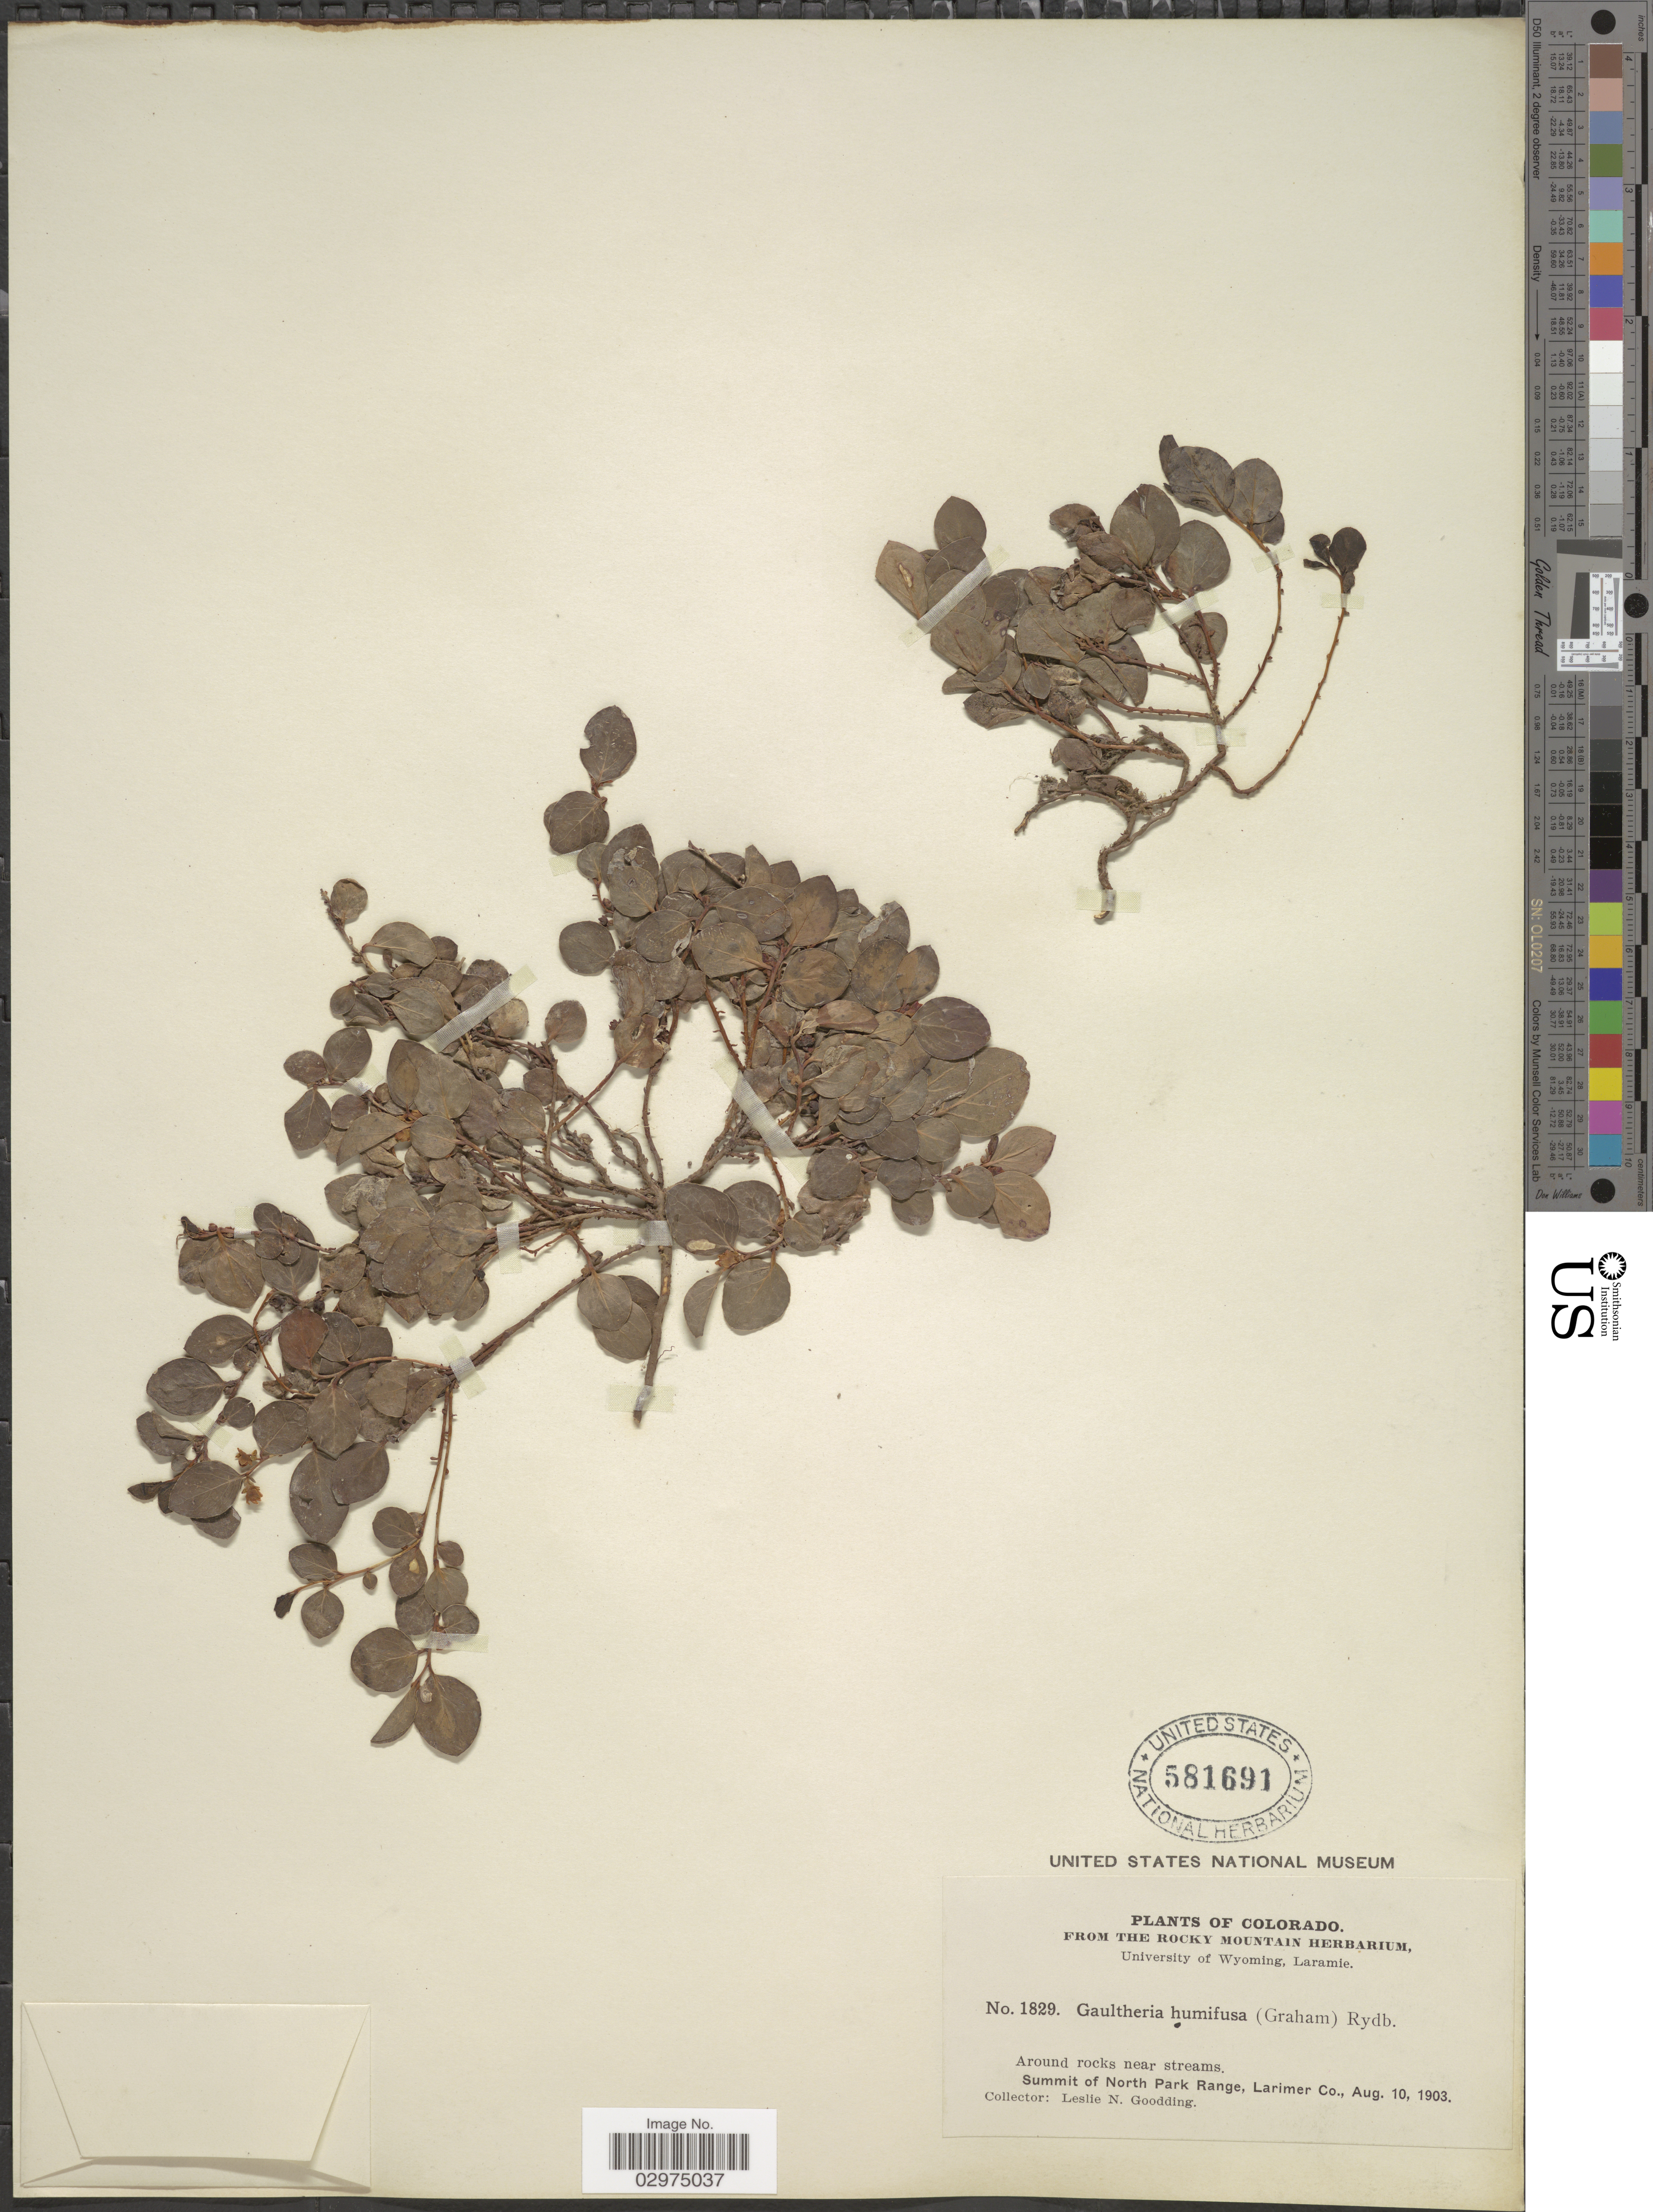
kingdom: Plantae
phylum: Tracheophyta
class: Magnoliopsida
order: Ericales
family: Ericaceae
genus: Gaultheria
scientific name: Gaultheria humifusa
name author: (Graham) Rydb.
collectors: L. N. Goodding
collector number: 1829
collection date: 1903-08-10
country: United States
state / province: Colorado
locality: Summit of North Park Range, Larimer Co.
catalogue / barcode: US 581691